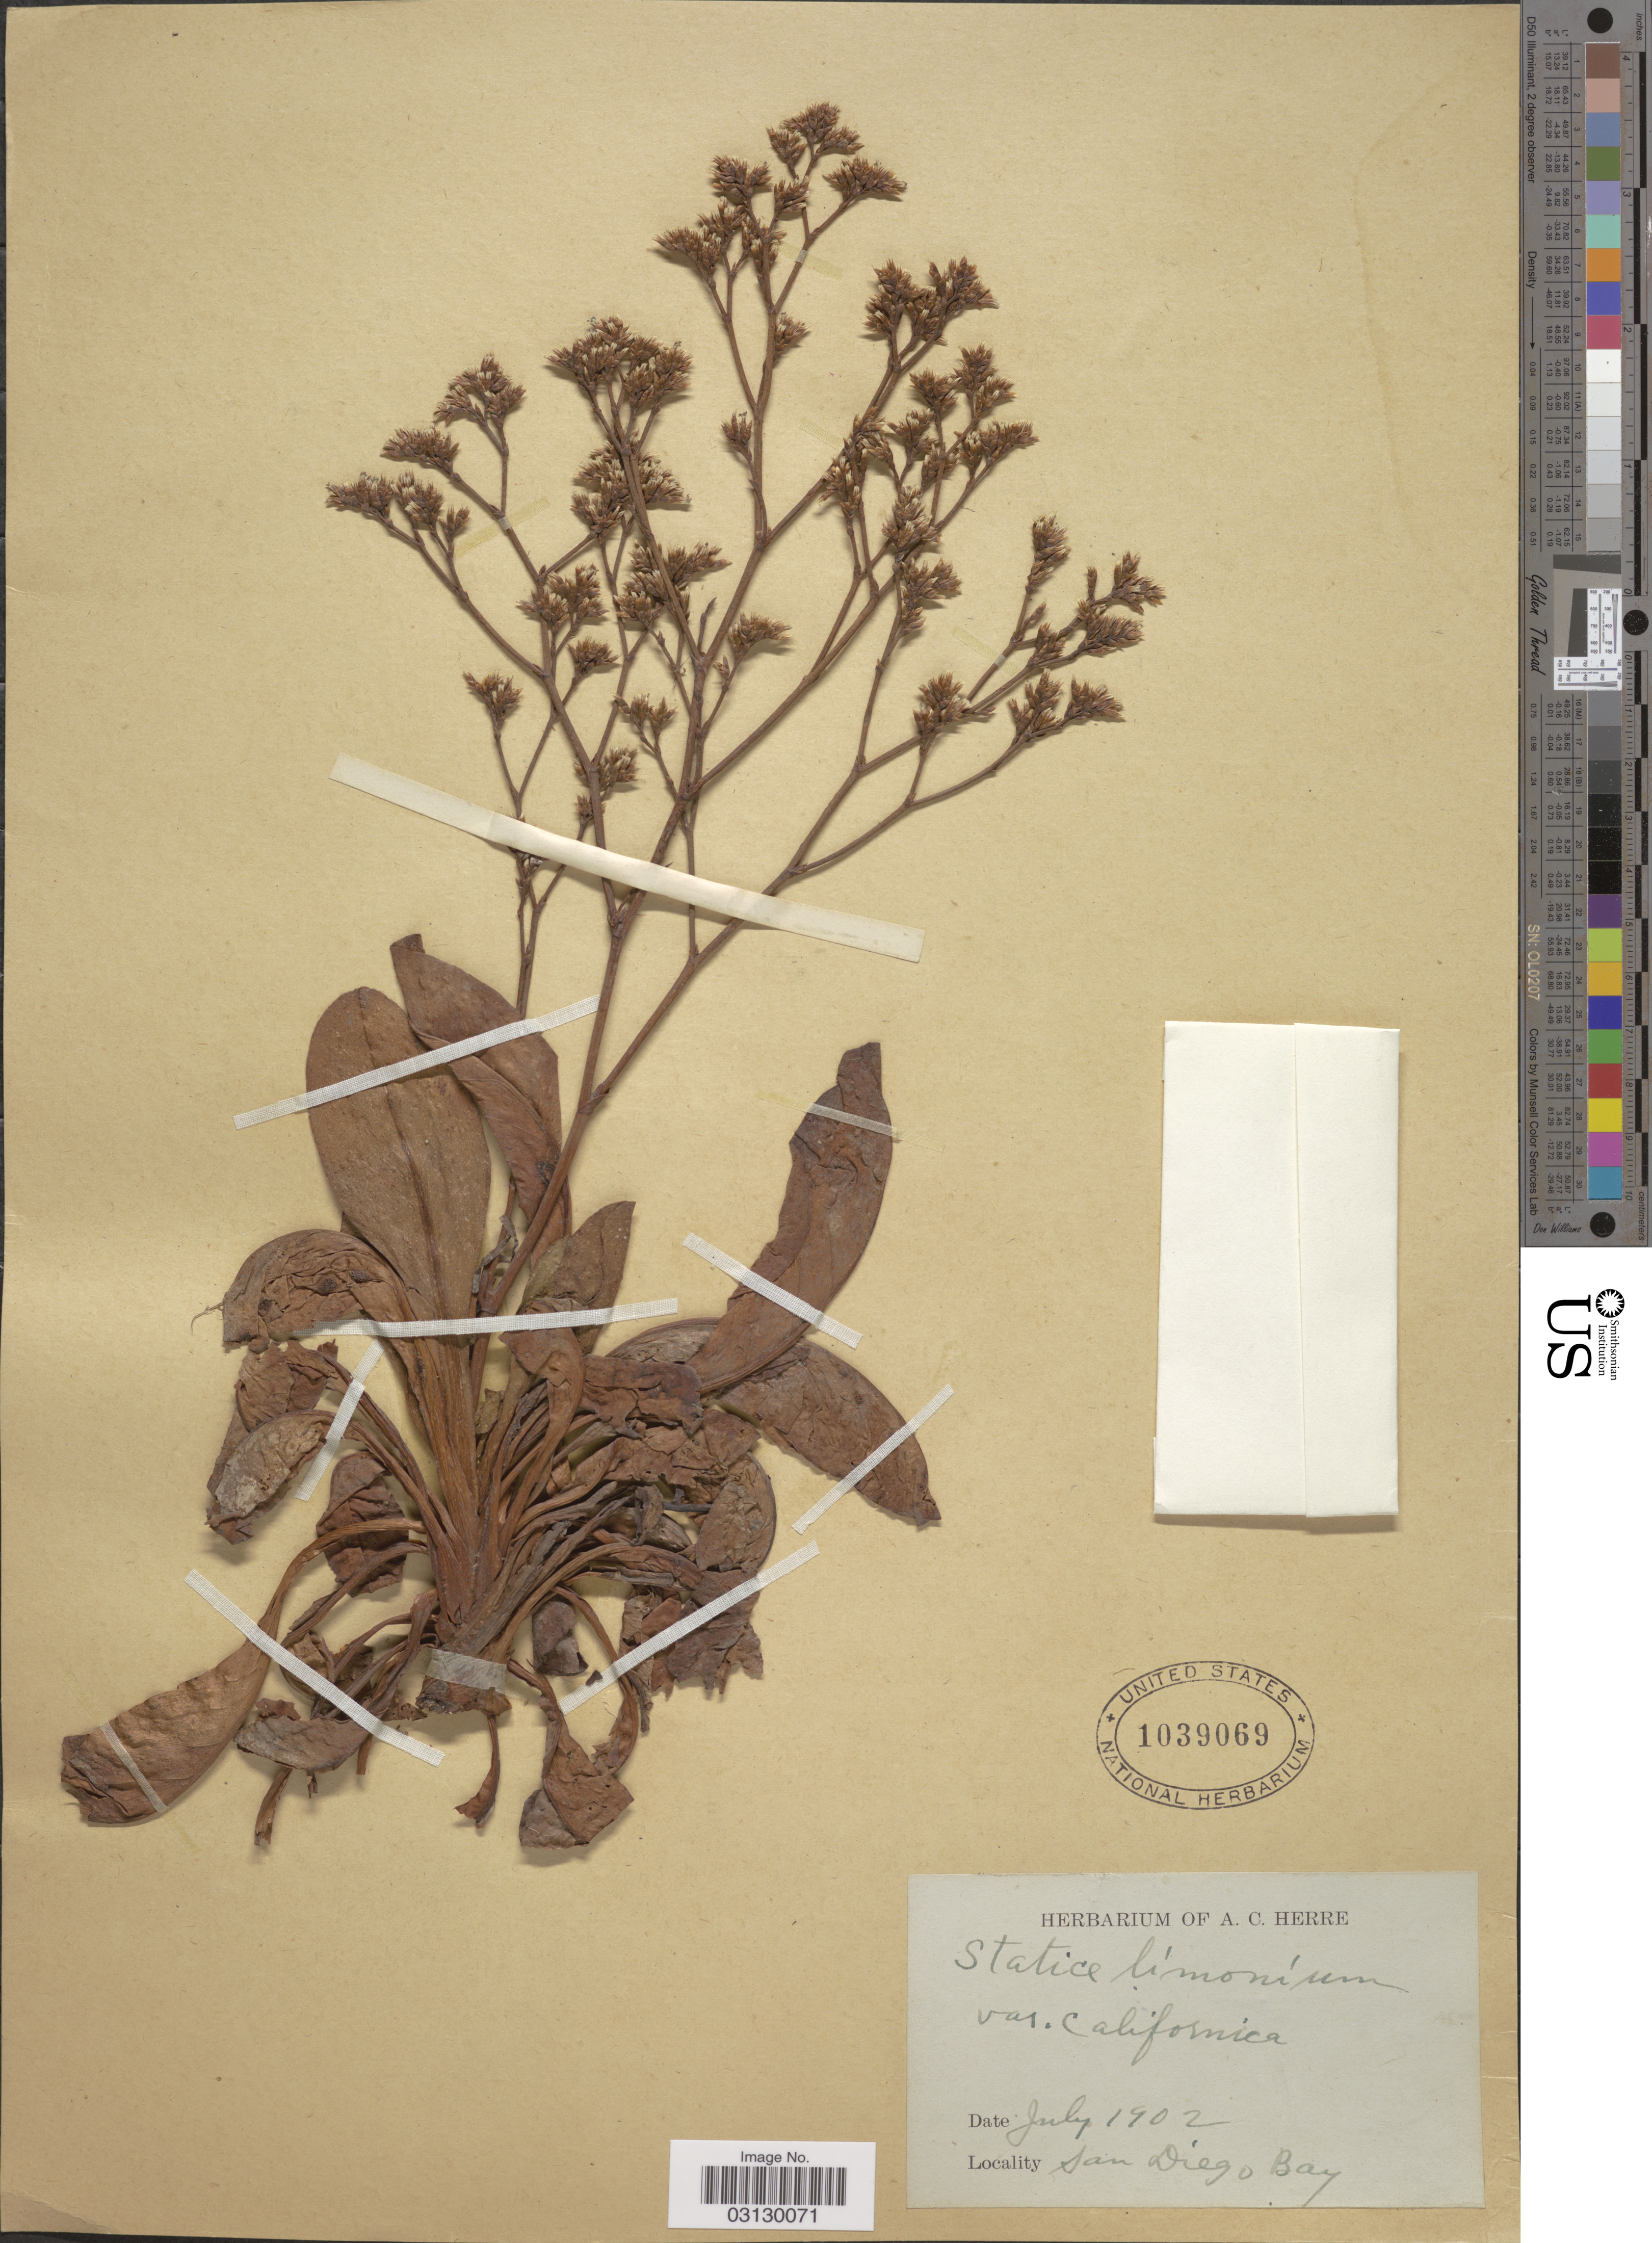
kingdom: Plantae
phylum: Tracheophyta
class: Magnoliopsida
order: Caryophyllales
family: Plumbaginaceae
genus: Limonium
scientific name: Limonium californicum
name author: (Boiss.) A. Heller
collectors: Ex herb. of A. C. Herre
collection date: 1902-07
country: United States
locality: San Diego Bay.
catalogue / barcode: US 1039069